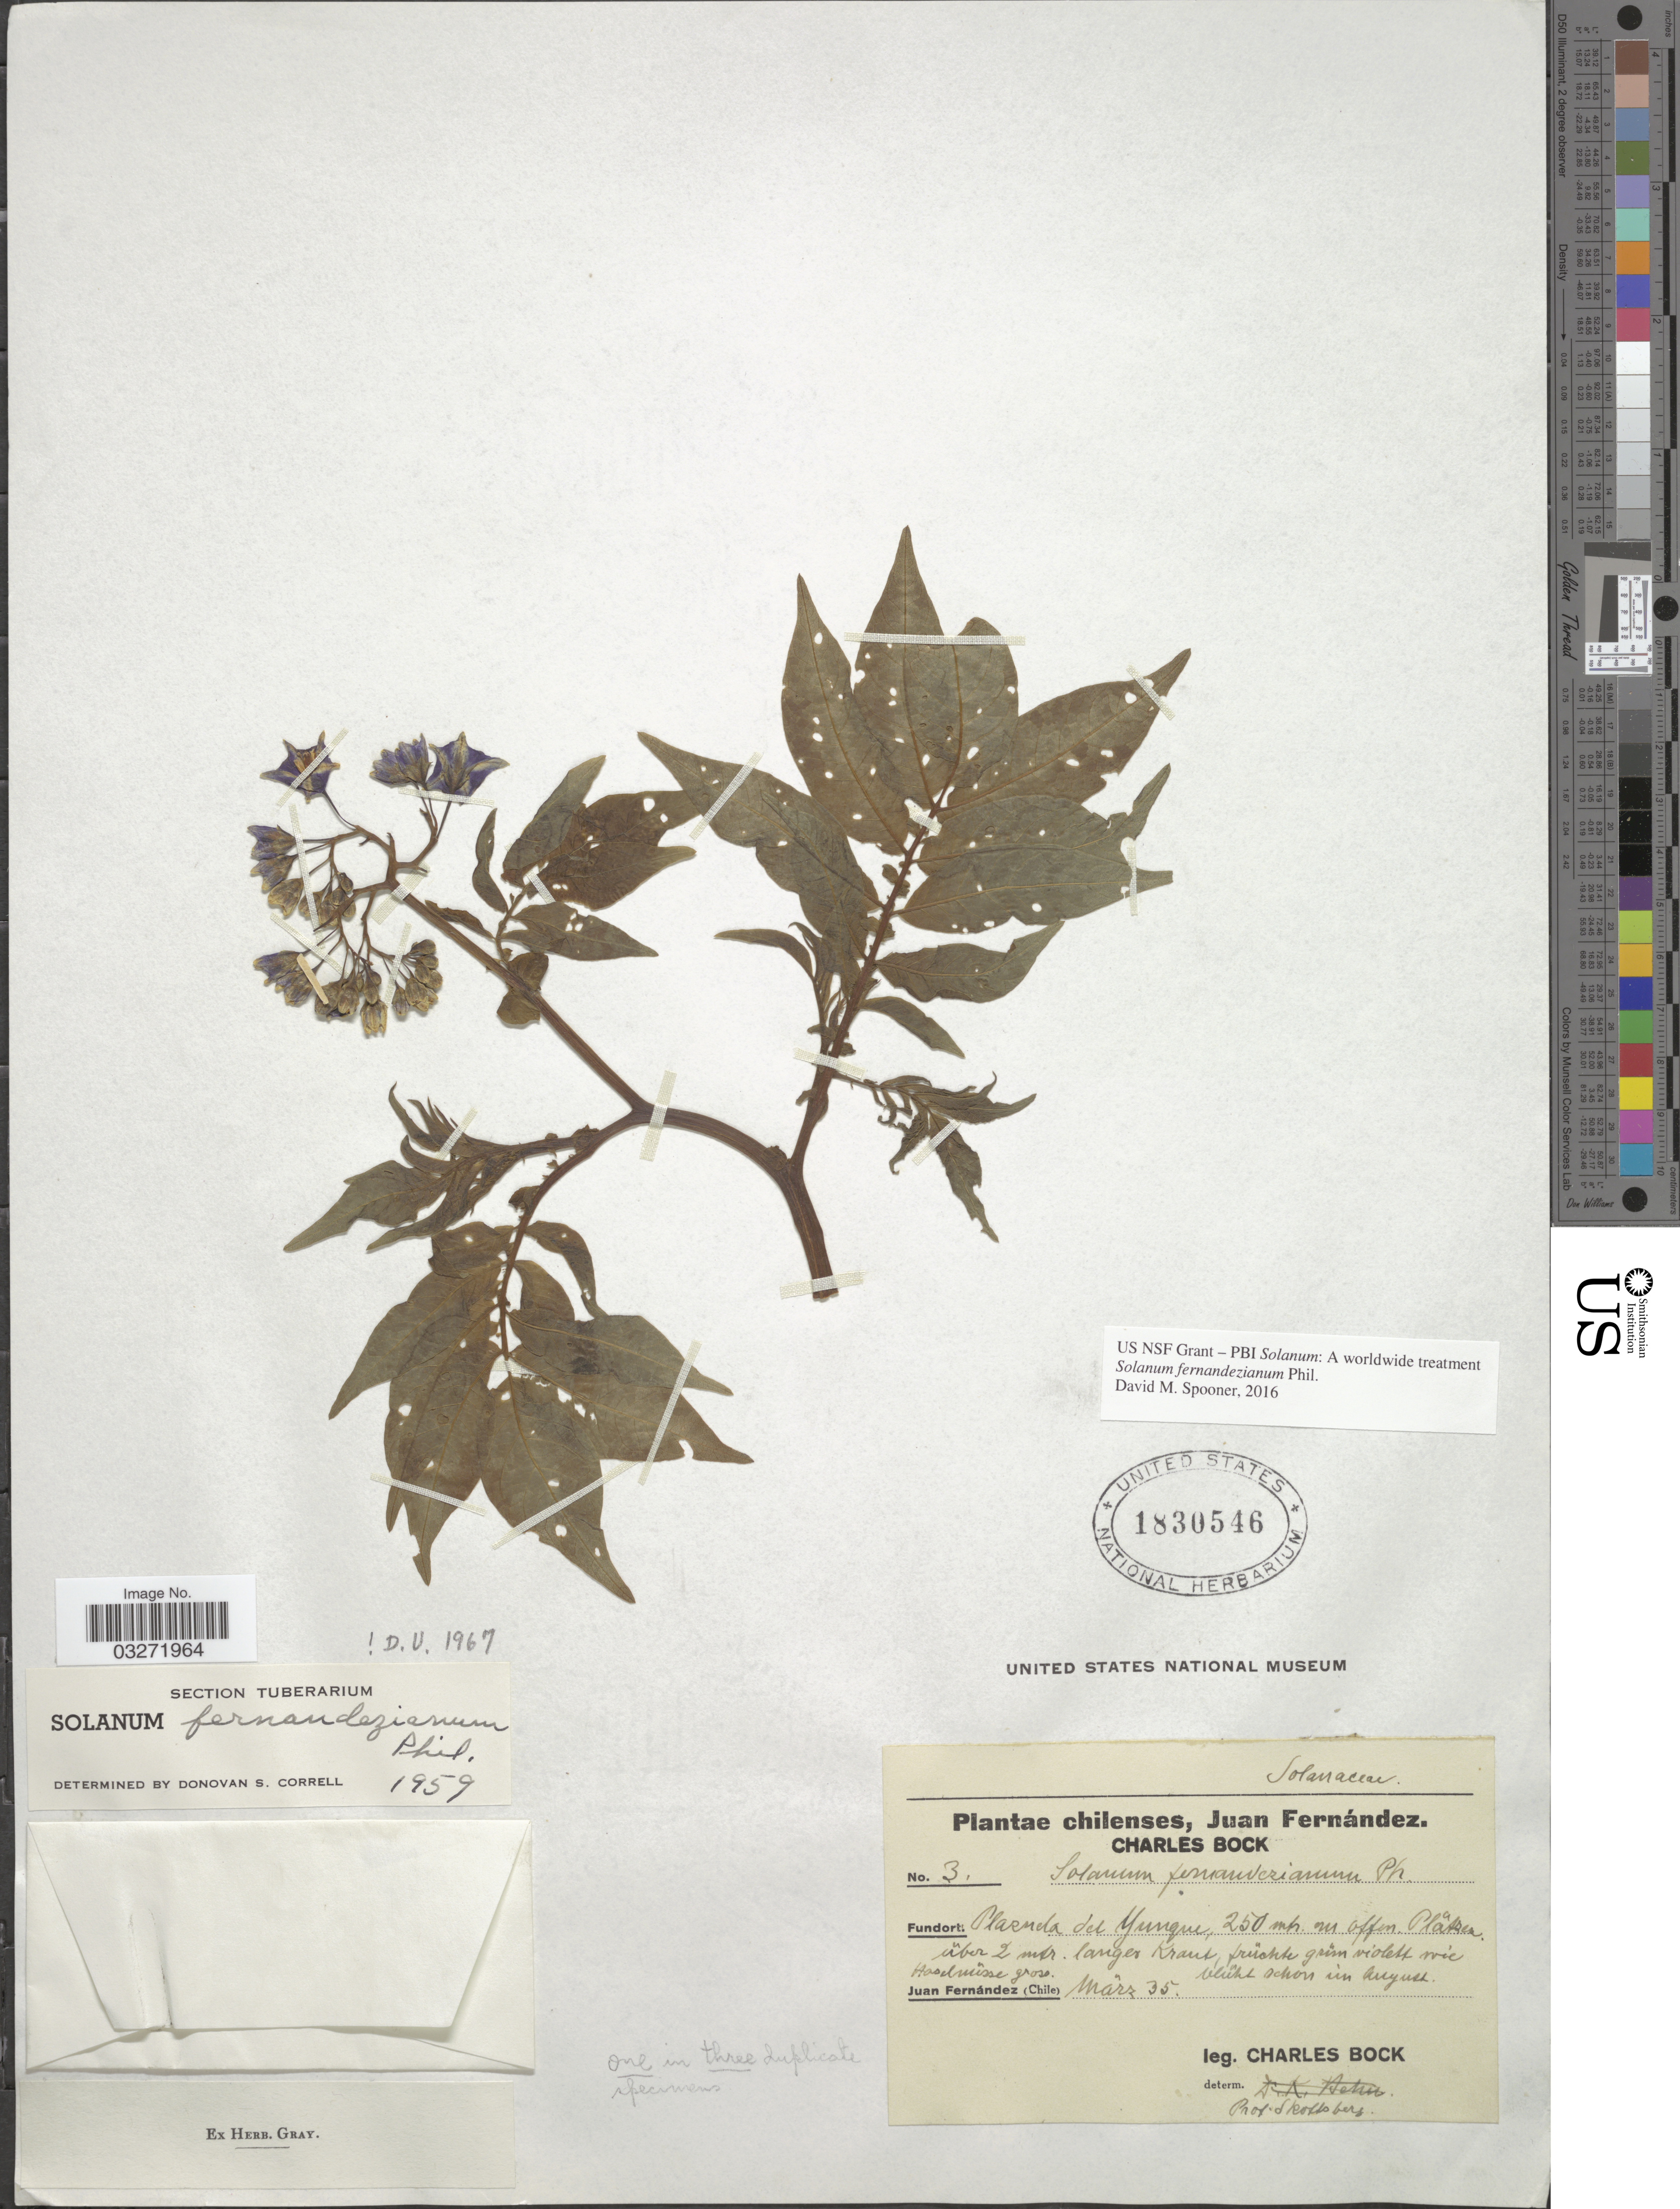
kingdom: Plantae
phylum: Tracheophyta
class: Magnoliopsida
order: Solanales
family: Solanaceae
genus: Solanum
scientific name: Solanum fernandezianum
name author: Phil.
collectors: C. Bock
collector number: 3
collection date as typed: Transcribed d/m/y: /3/35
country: Chile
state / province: Valparaíso (V)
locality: Juan Fernández. Plasuela del Yunque, nr affen. Plåtzen.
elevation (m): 250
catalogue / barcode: US 1830546